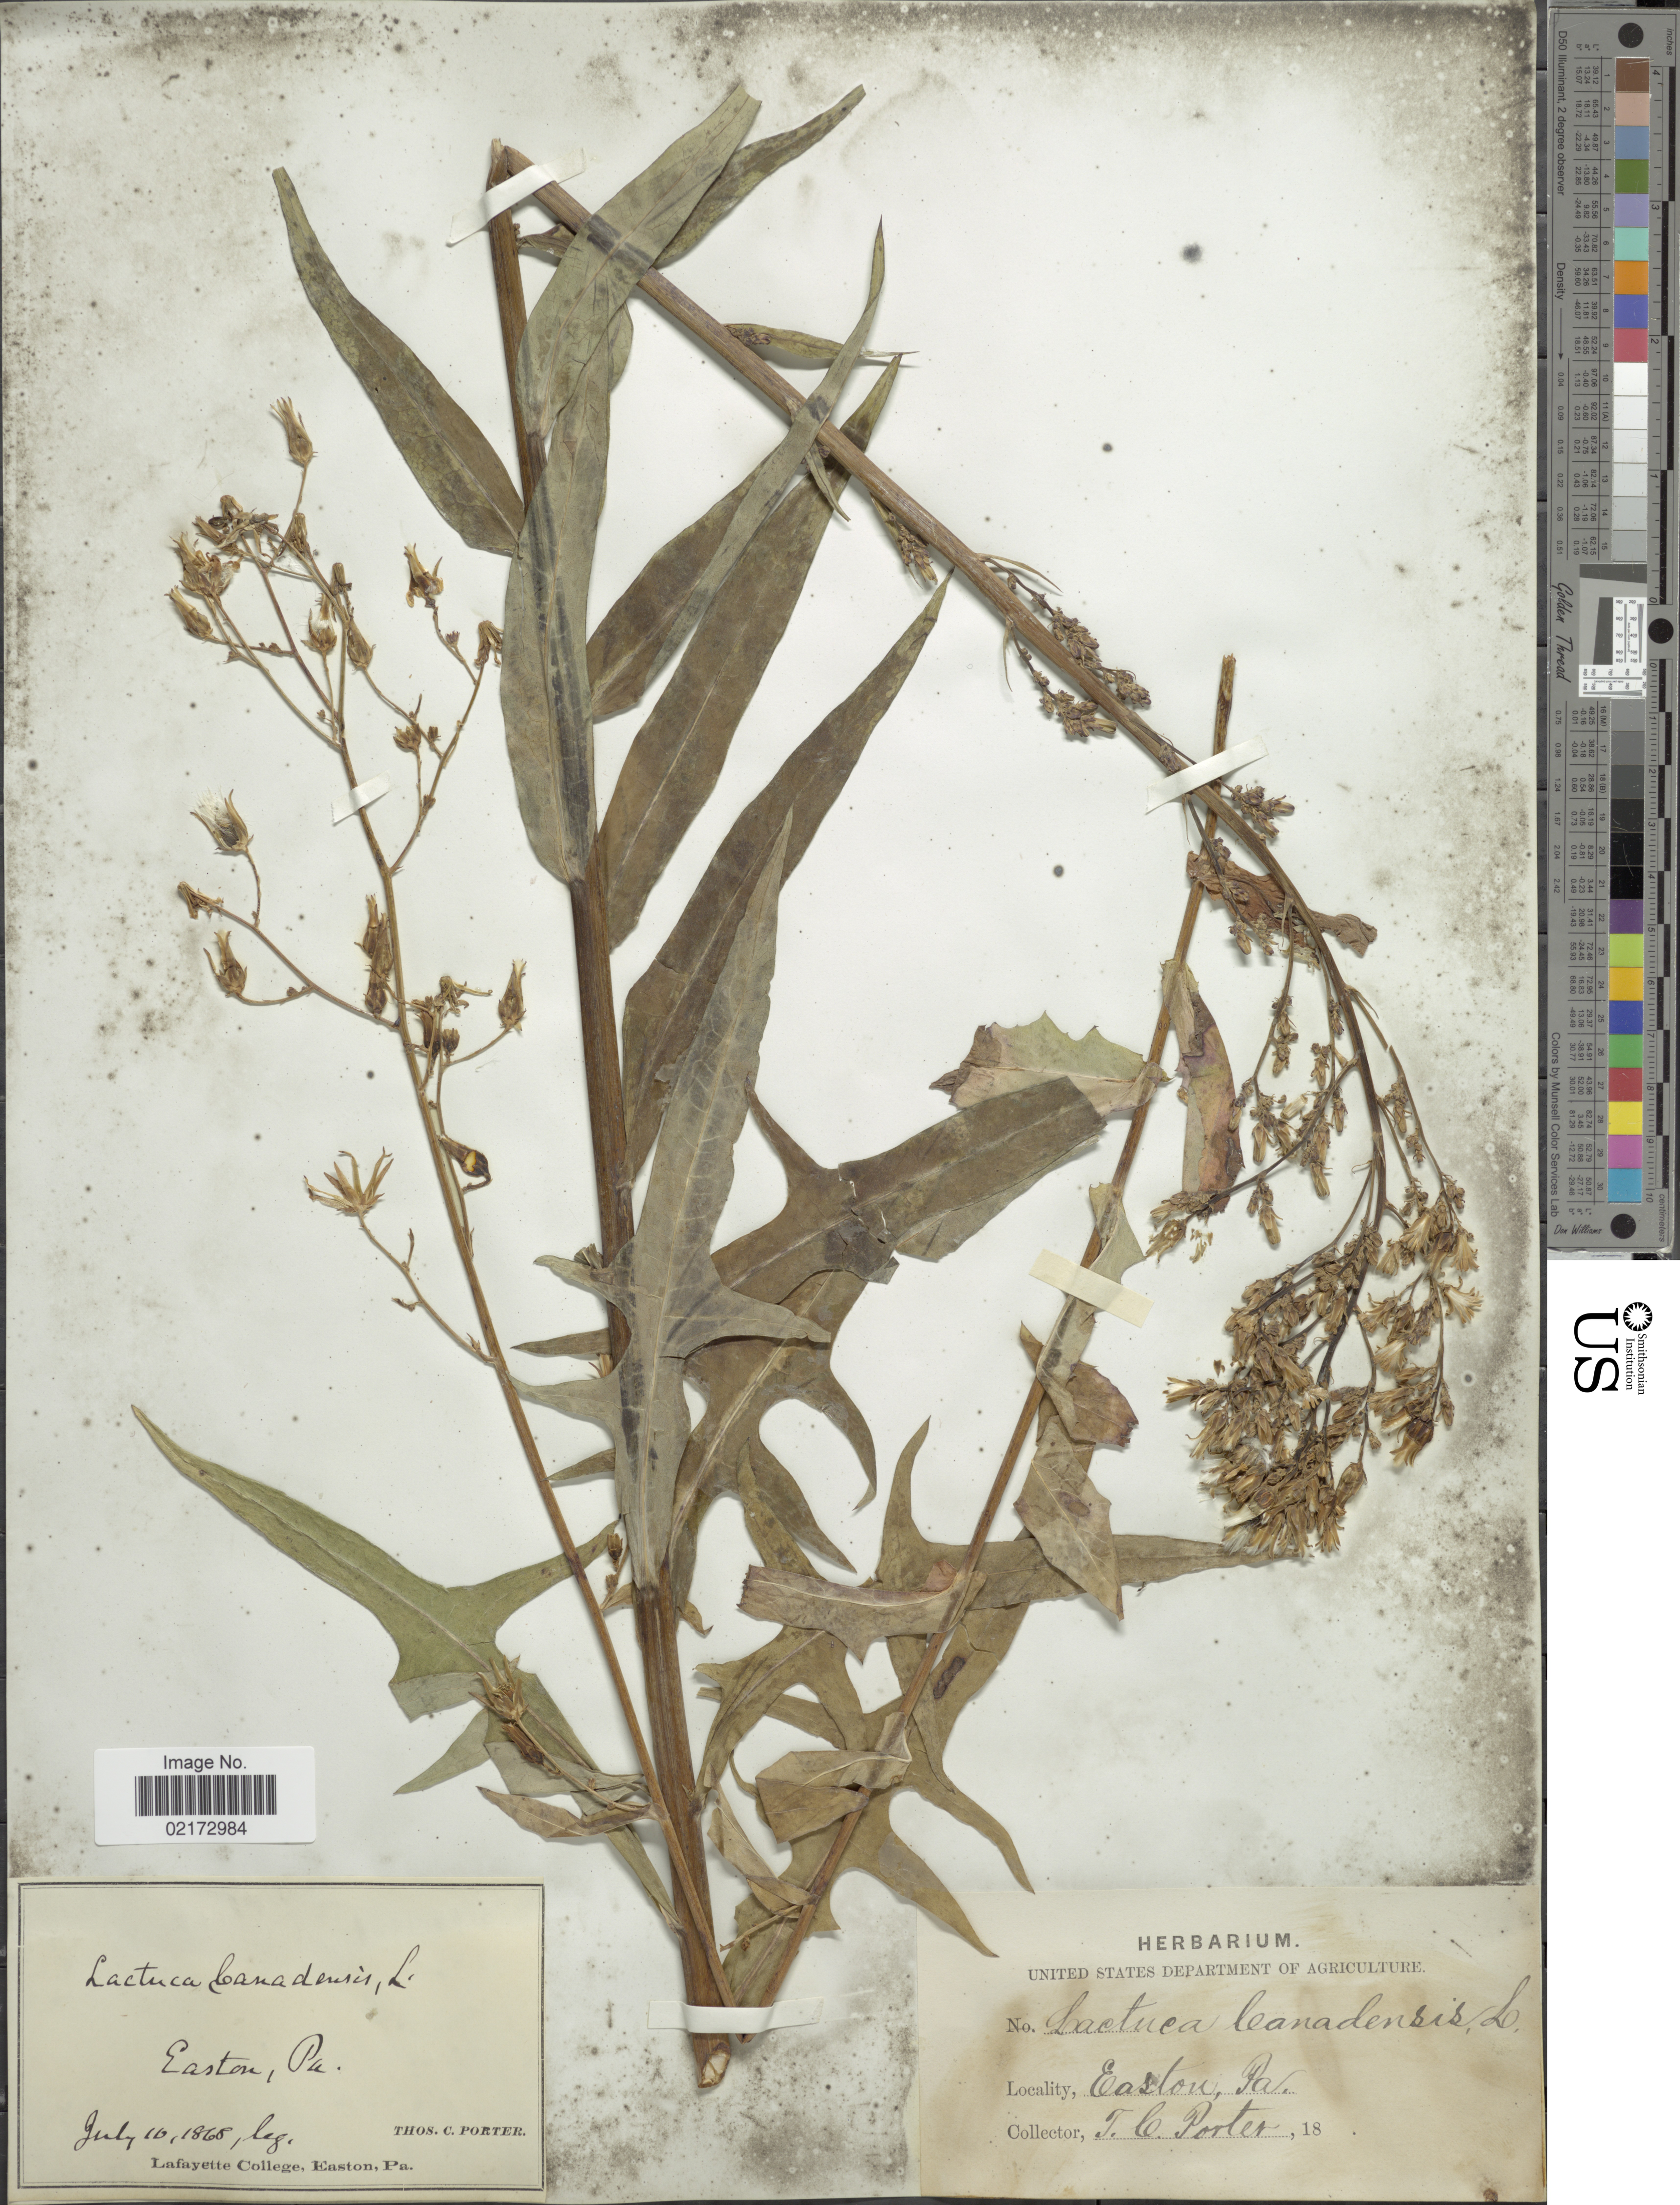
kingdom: Plantae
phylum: Tracheophyta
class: Magnoliopsida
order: Asterales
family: Asteraceae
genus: Lactuca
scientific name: Lactuca canadensis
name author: L.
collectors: T. Porter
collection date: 1868-07-10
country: United States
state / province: Pennsylvania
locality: Easton, Pa.